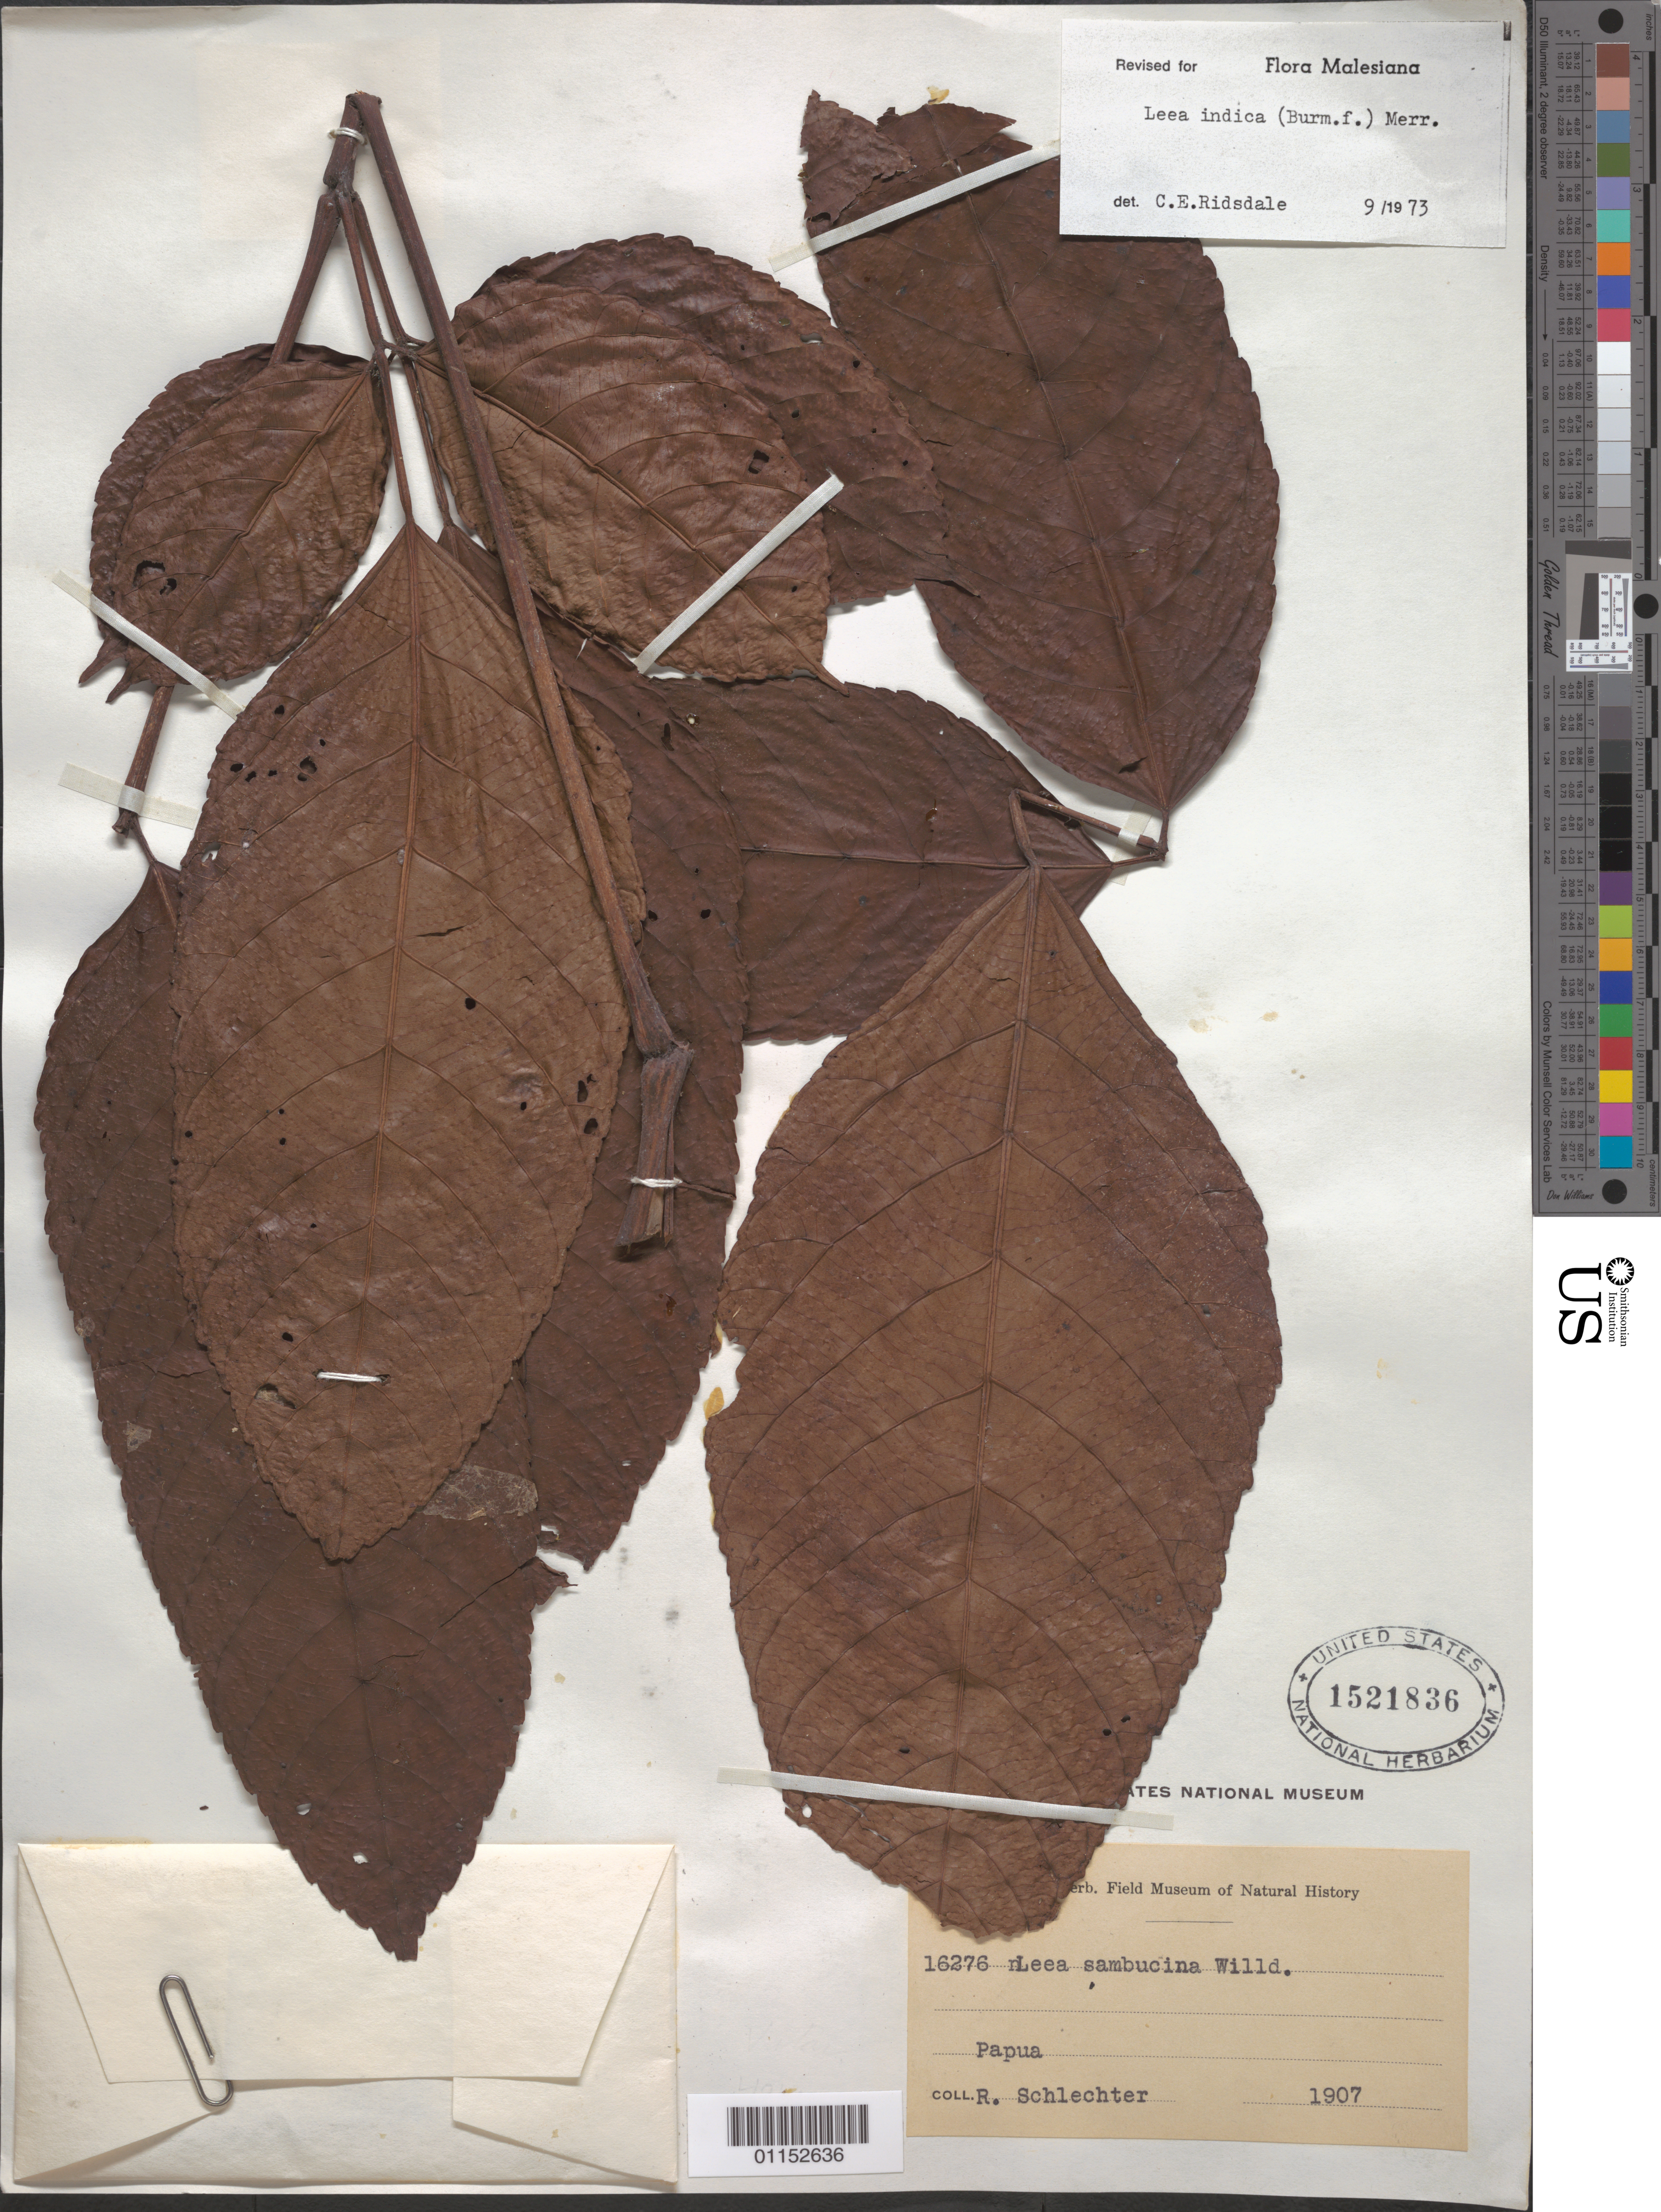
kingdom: Plantae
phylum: Tracheophyta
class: Magnoliopsida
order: Vitales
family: Vitaceae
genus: Leea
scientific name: Leea indica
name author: (Burm. f.) Merr.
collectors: F. R. R. Schlechter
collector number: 16276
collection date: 1907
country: Papua New Guinea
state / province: Papua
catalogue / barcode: US 1521836